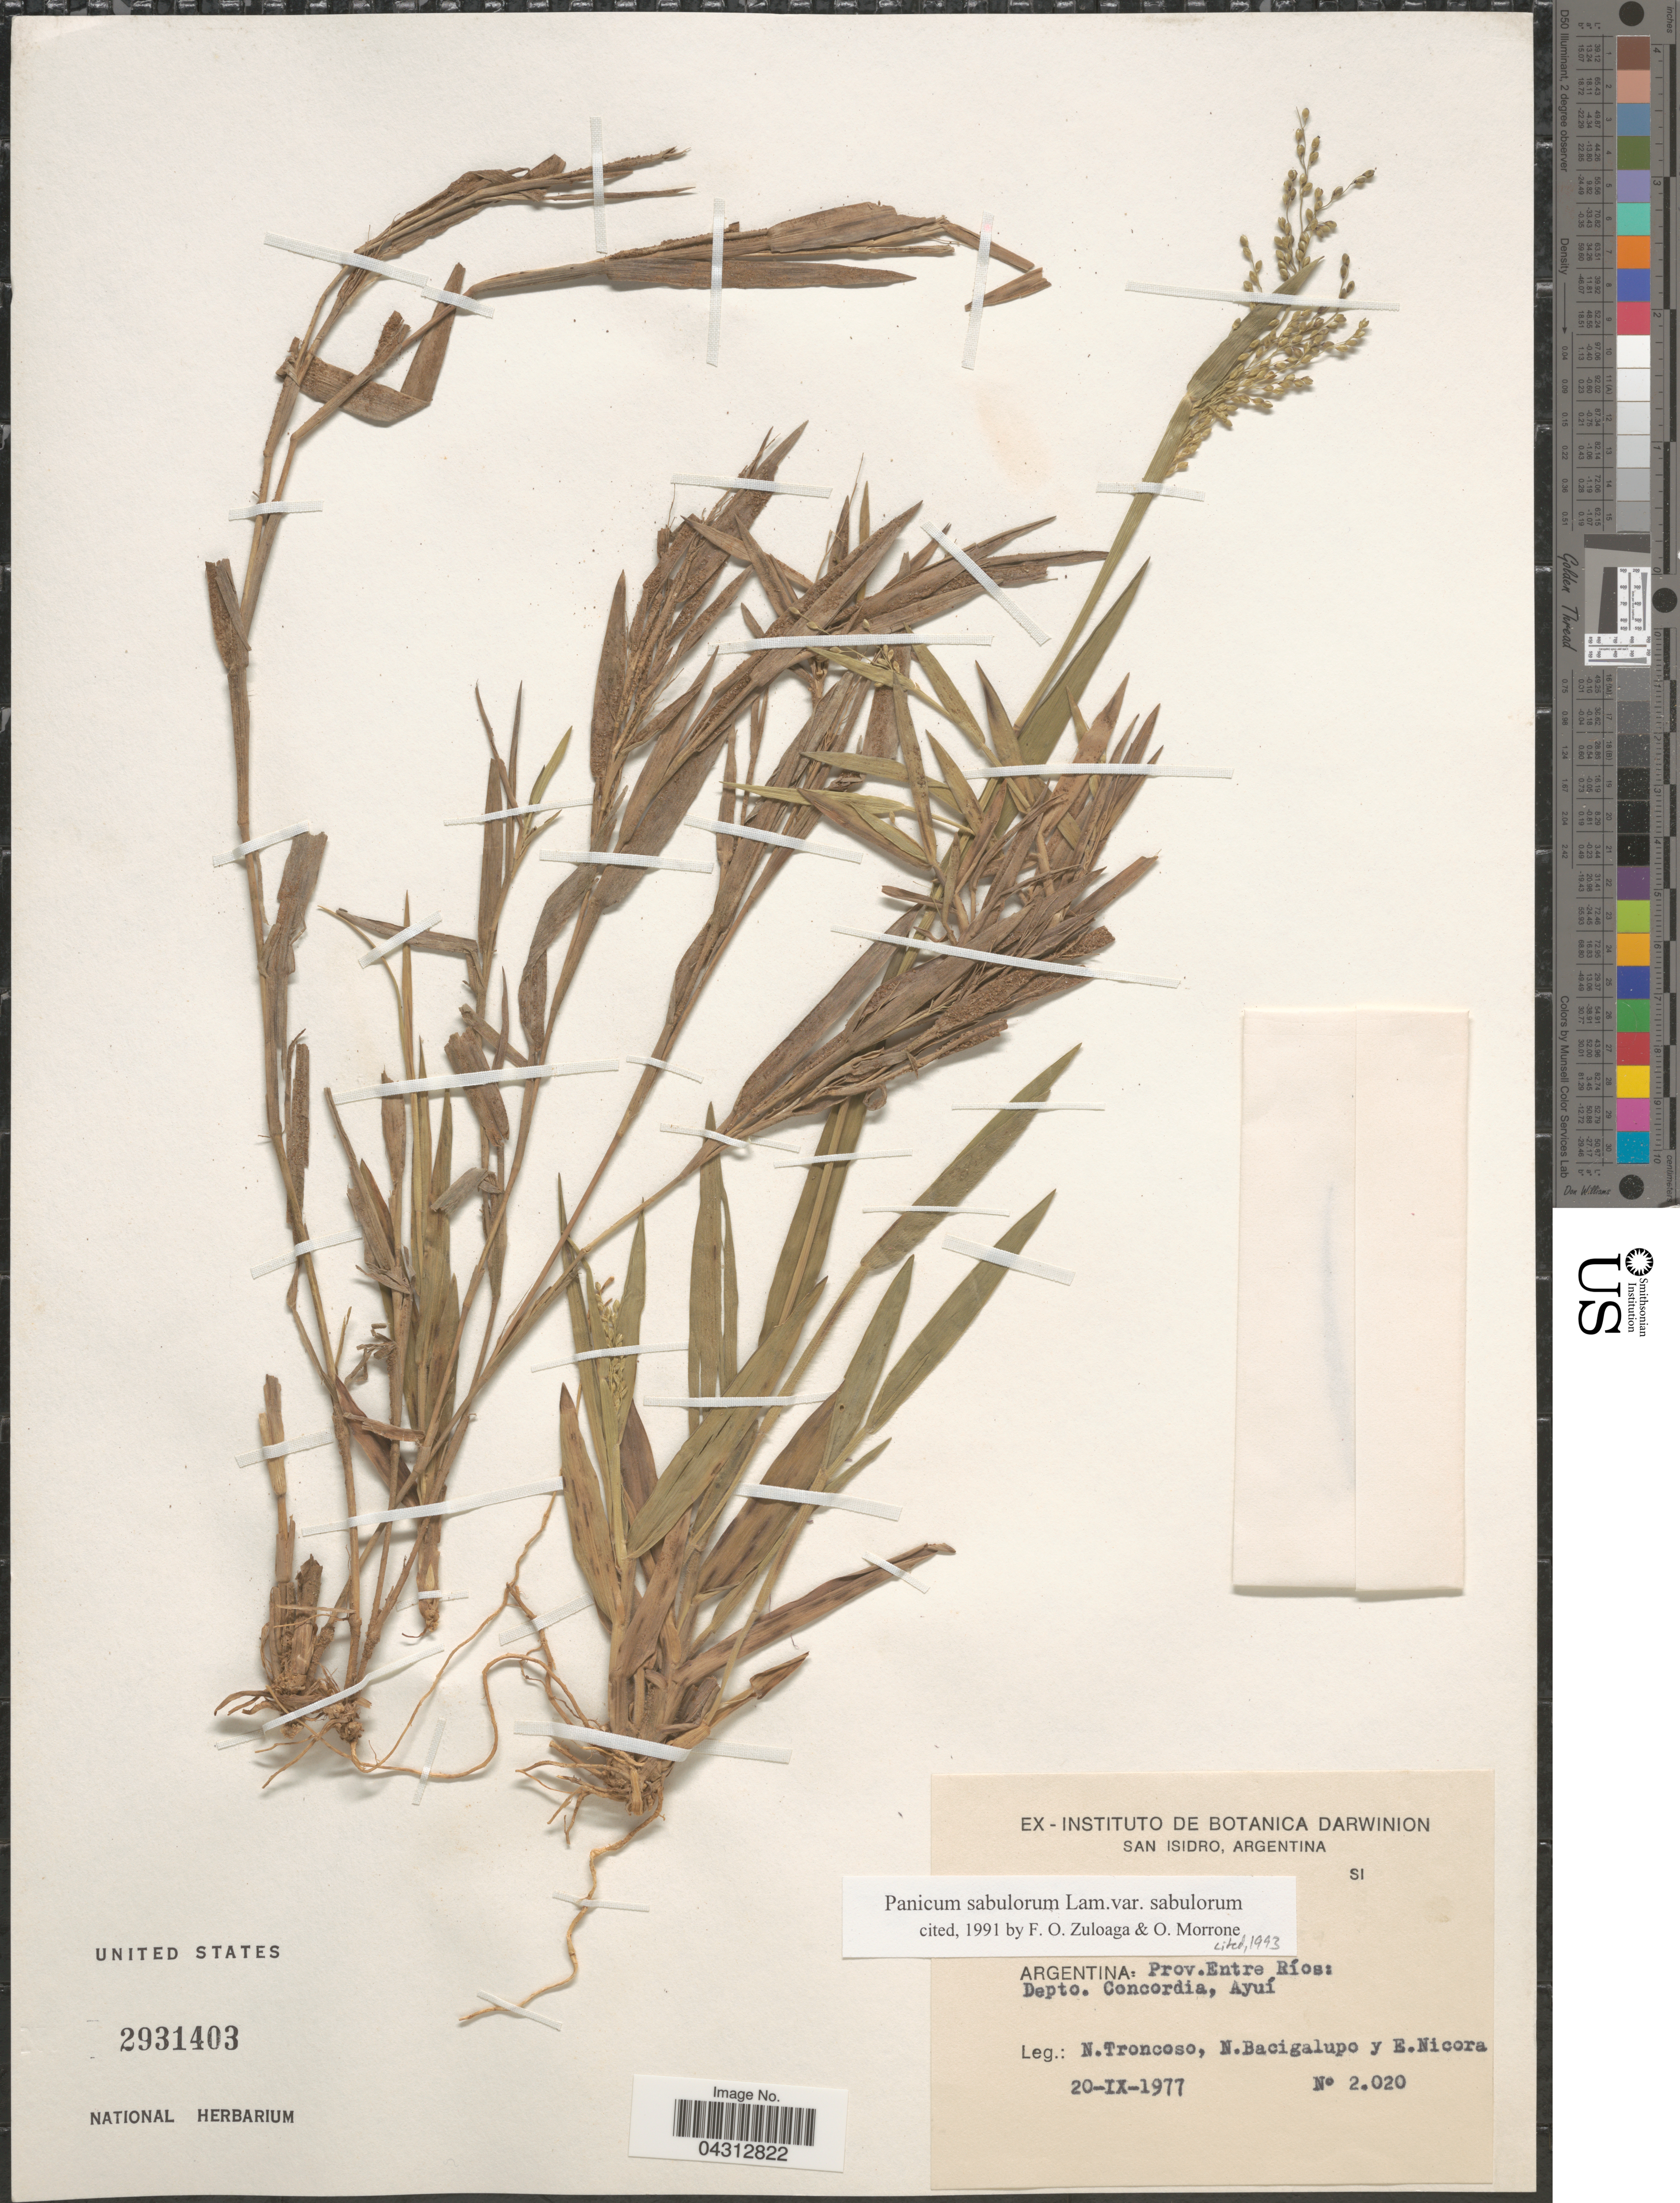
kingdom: Plantae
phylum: Tracheophyta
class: Liliopsida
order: Poales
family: Poaceae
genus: Dichanthelium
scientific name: Dichanthelium sabulorum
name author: (Lam.) Gould & C.A. Clark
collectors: N. Troncoso, N. M. Bacigalupo & E. Nicora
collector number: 2020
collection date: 1977-09-20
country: Argentina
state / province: Entre Rios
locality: Depto. Concordia, Ayuí.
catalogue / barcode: US 2931403